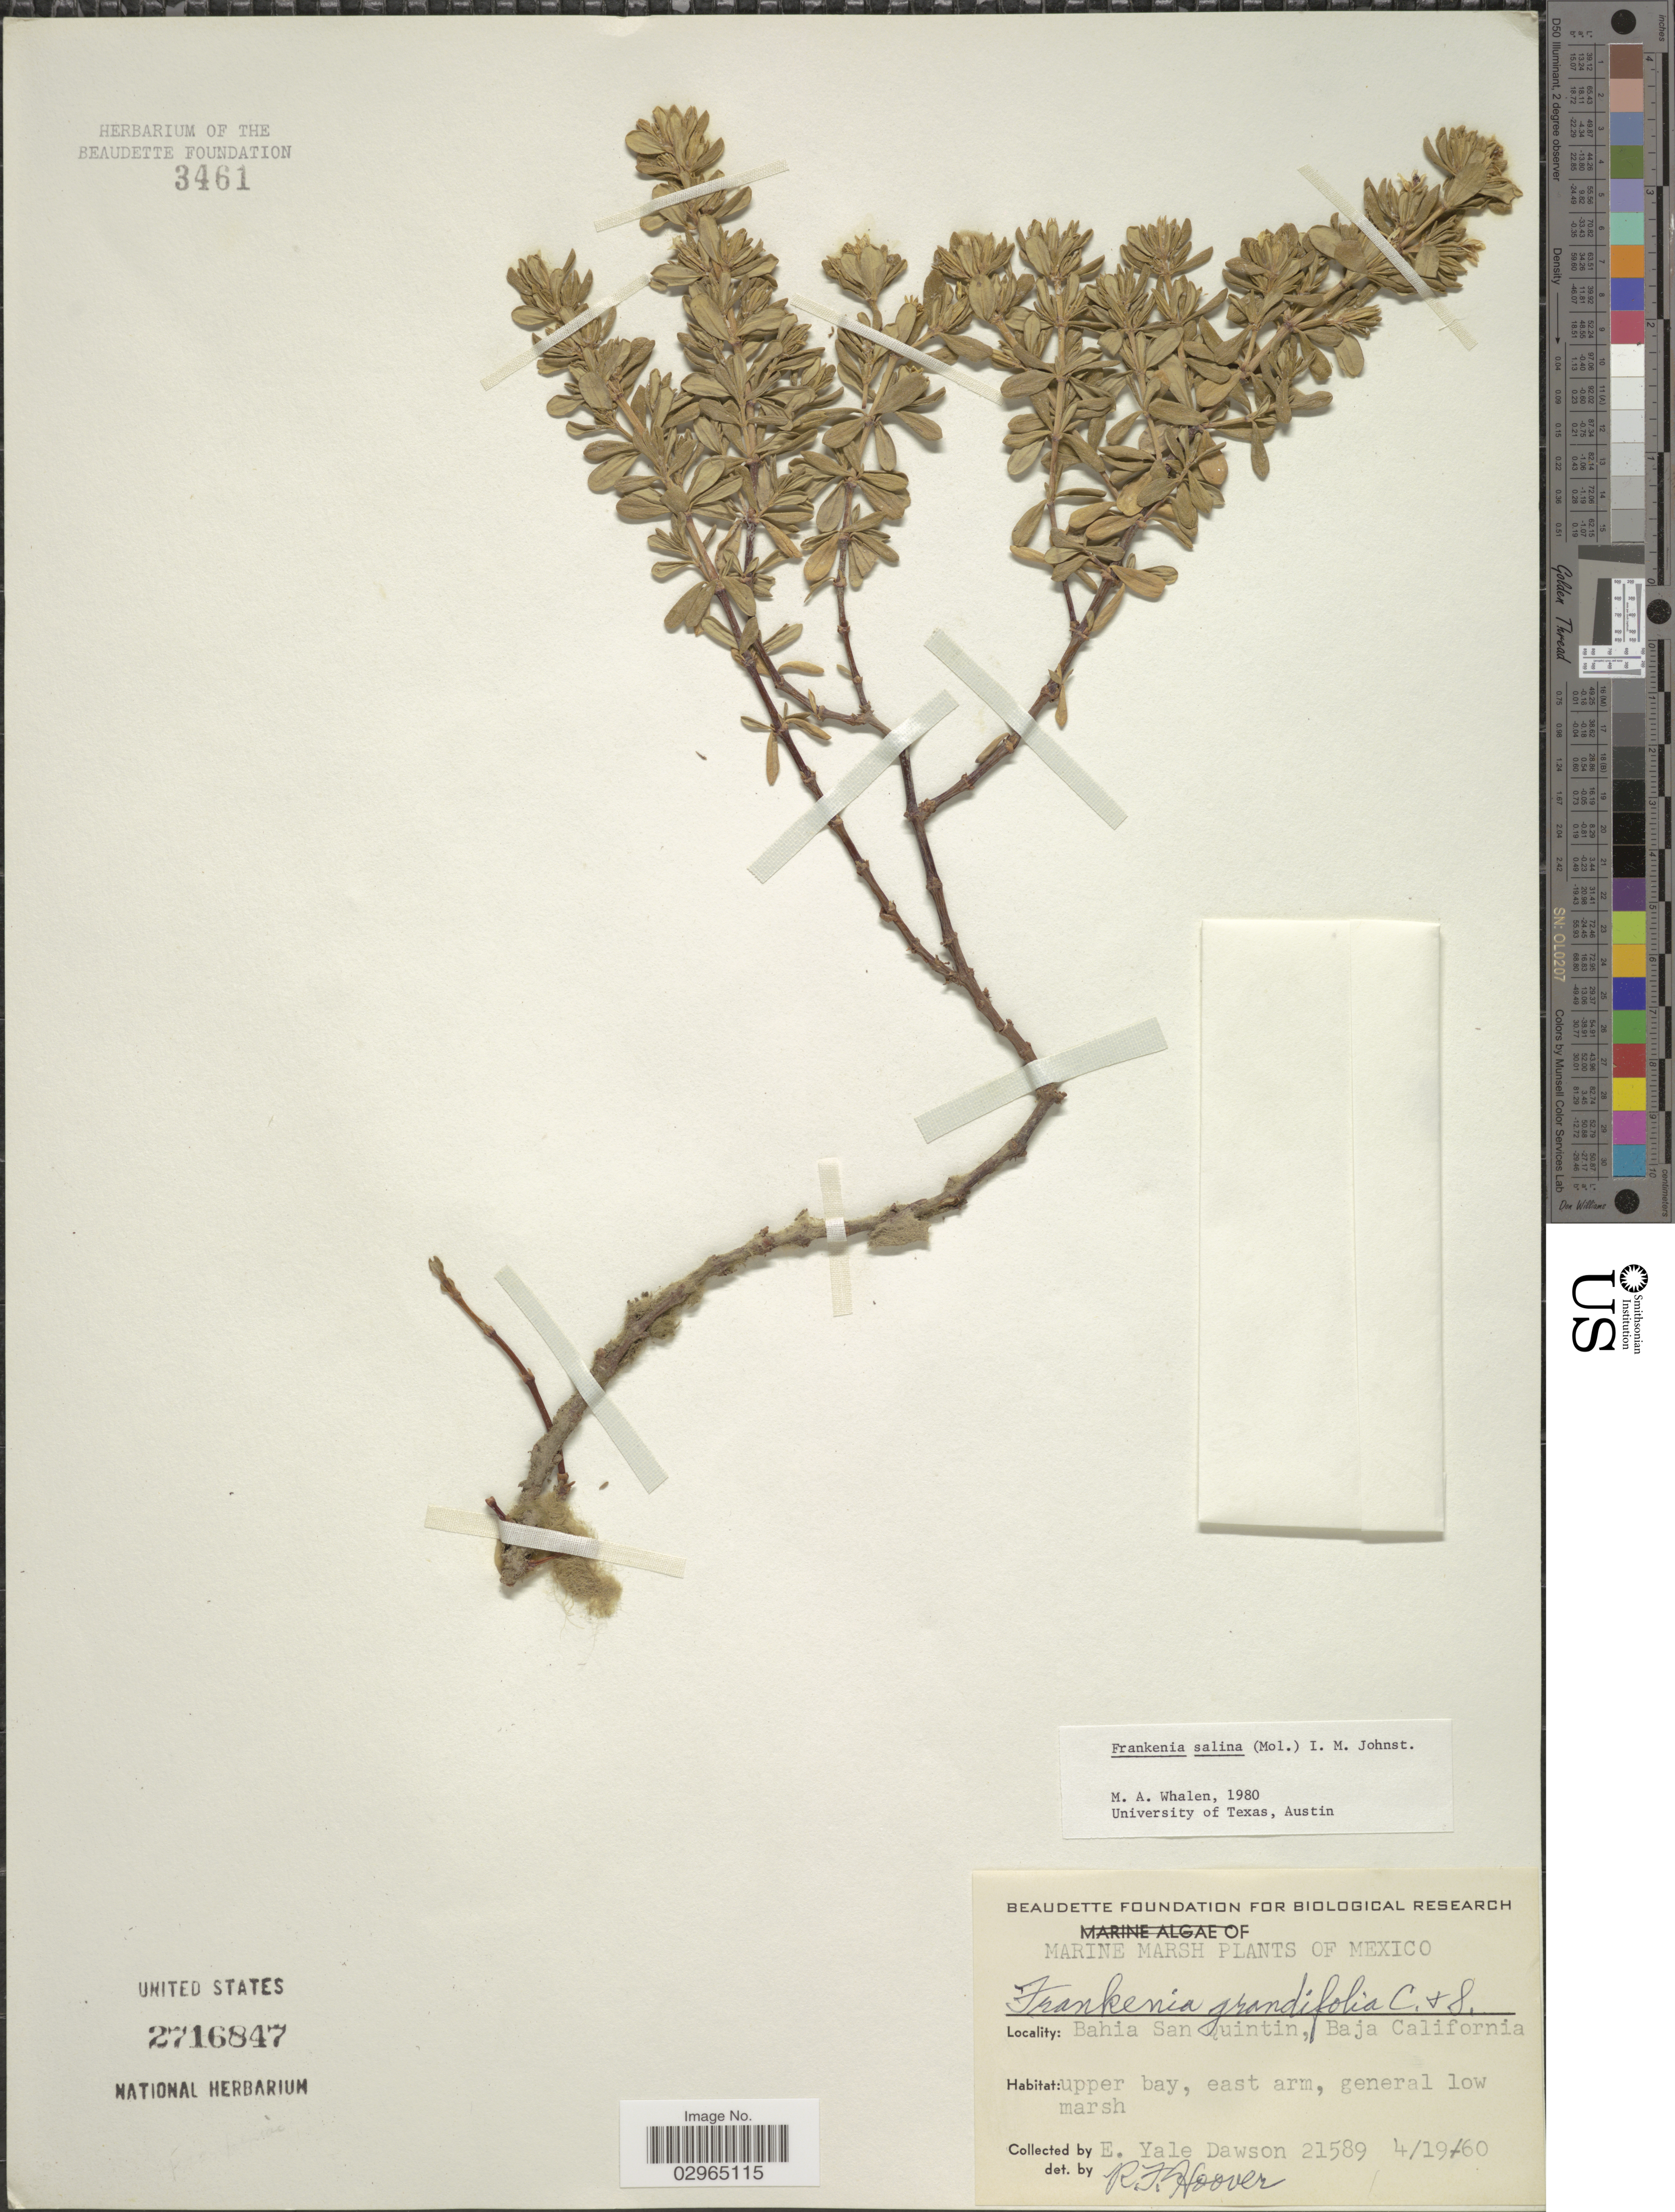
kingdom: Plantae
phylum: Tracheophyta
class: Magnoliopsida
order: Caryophyllales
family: Frankeniaceae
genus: Frankenia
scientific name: Frankenia salina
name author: (Molina) I.M. Johnst.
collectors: N. Yensen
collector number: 21589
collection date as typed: Transcribed d/m/y: 19/4/60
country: Mexico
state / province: Baja California Norte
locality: Marine Marsh. Bahia San Quintin, upper bay.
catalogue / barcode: US 2716847